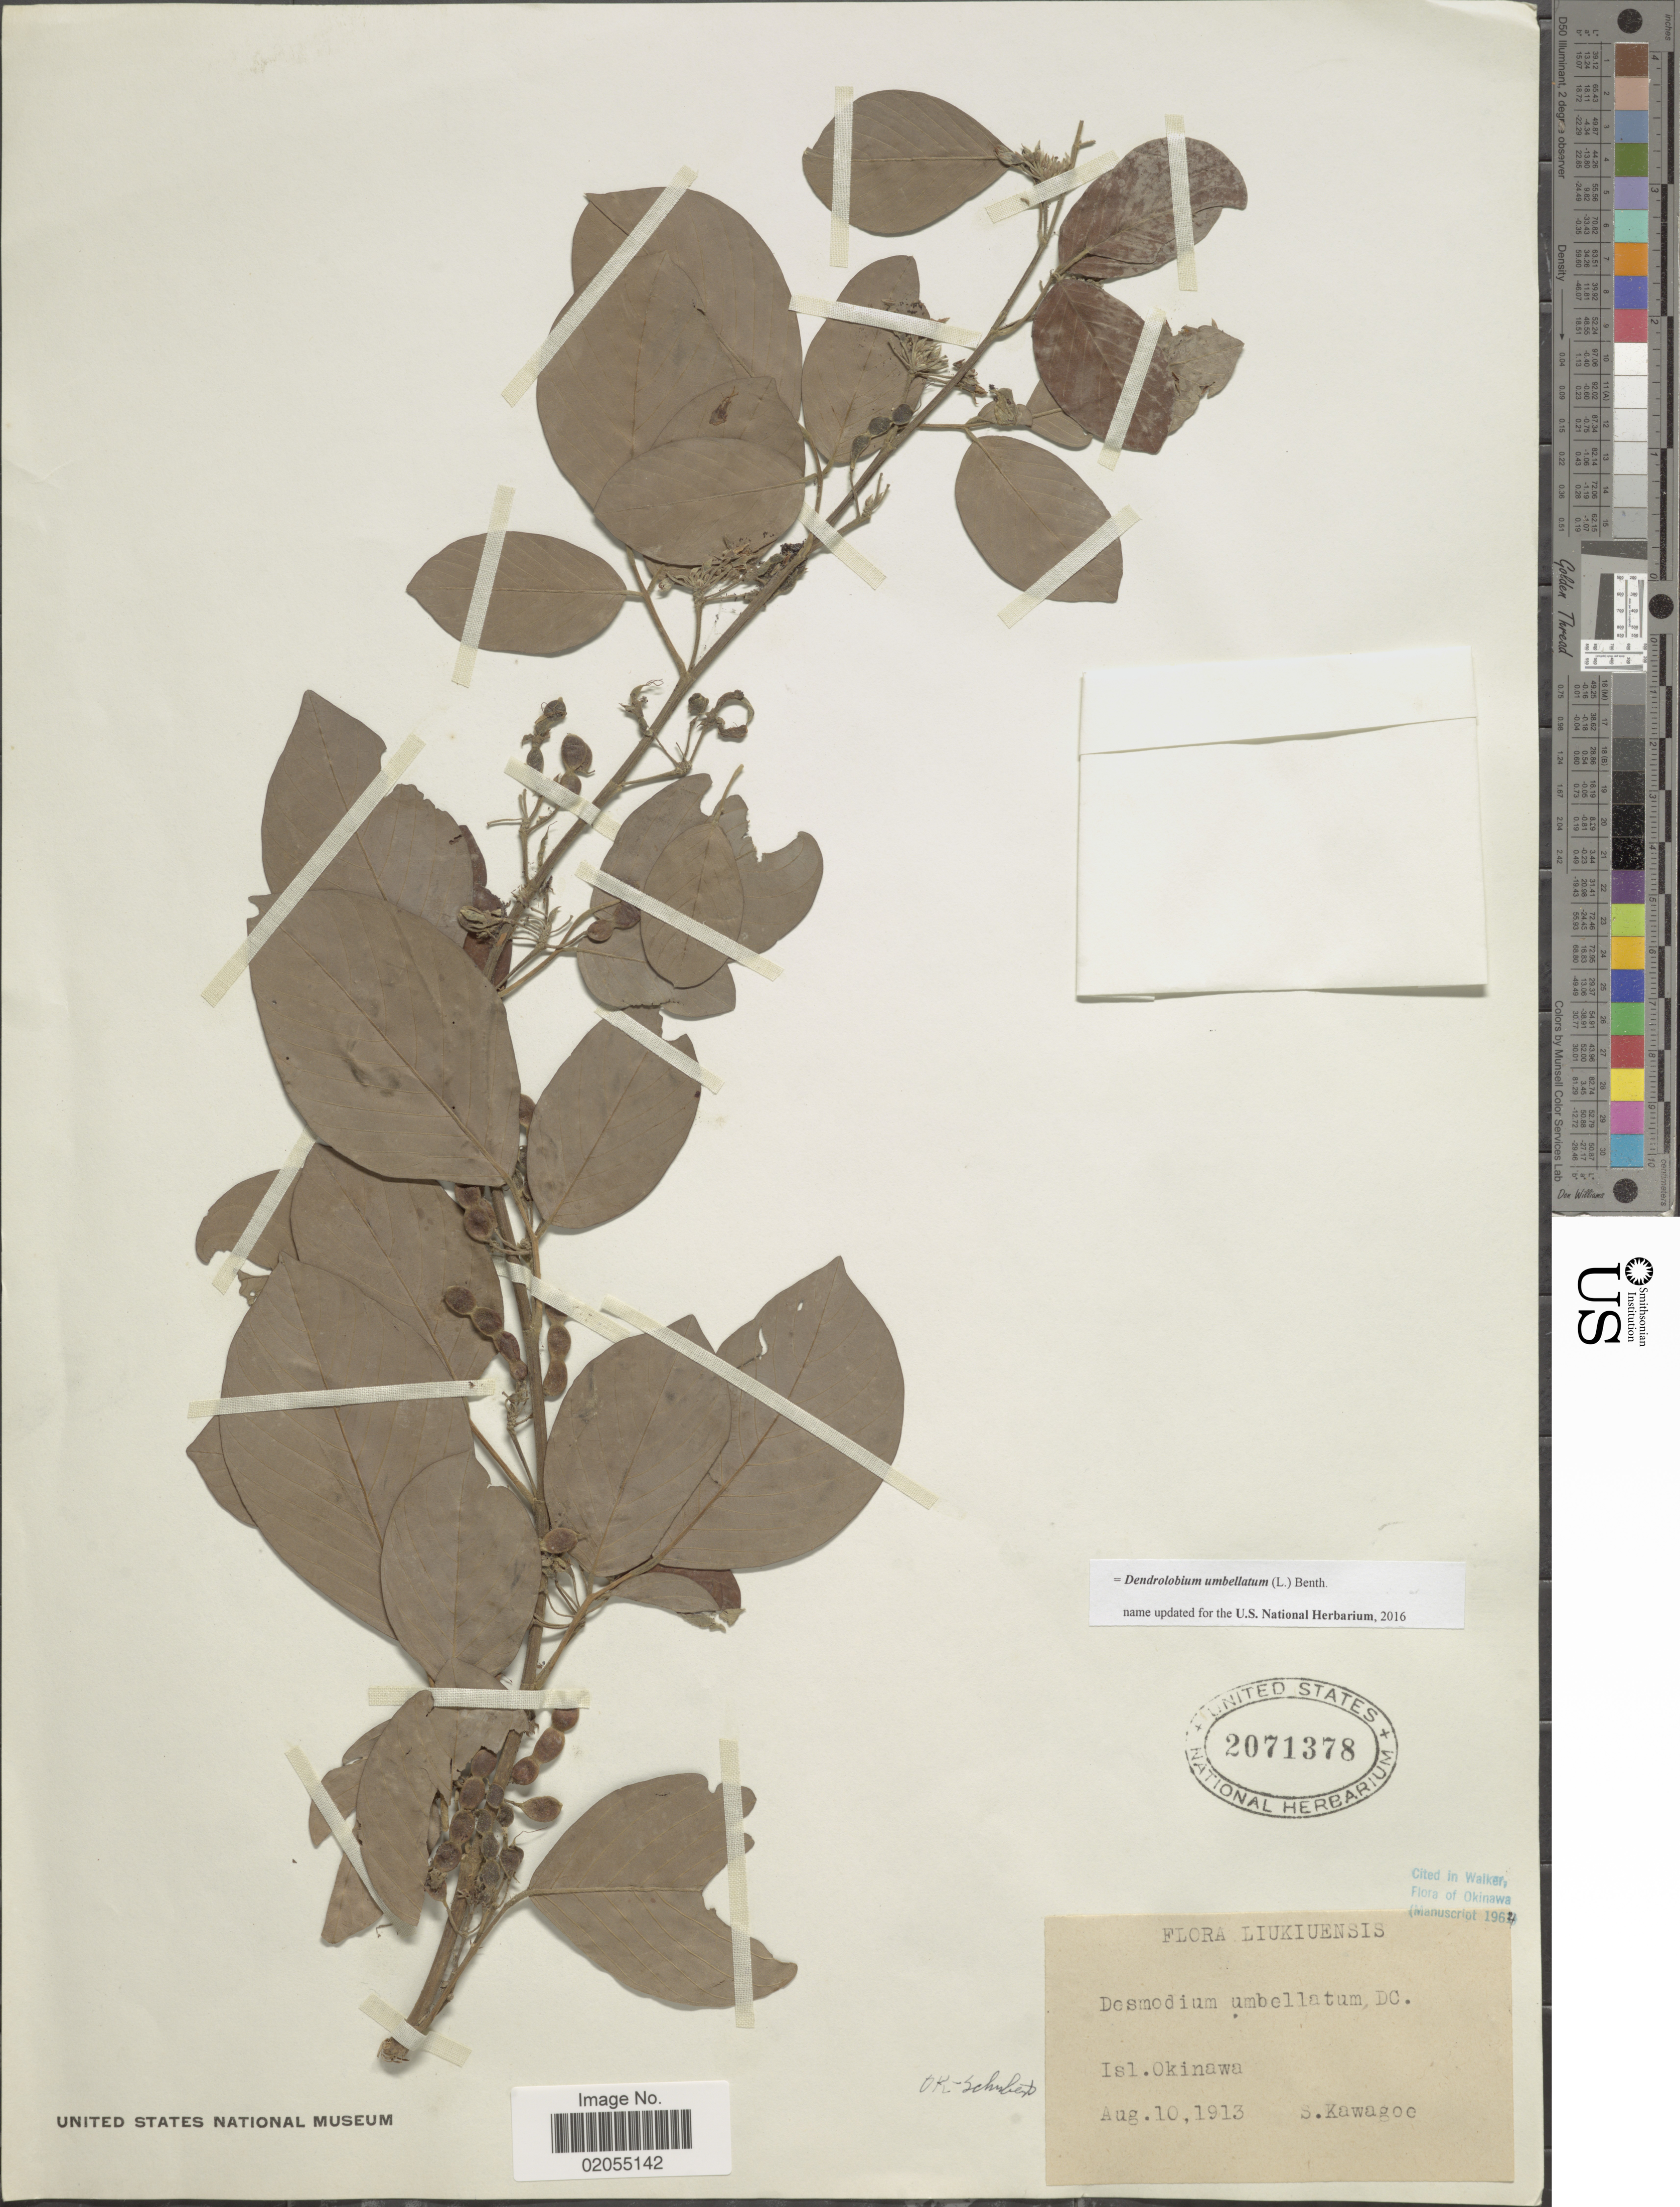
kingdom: Plantae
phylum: Tracheophyta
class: Magnoliopsida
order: Fabales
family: Fabaceae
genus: Dendrolobium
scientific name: Dendrolobium umbellatum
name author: (L.) Benth.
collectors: S. Kawagoe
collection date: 1913-08-10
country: Japan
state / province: Okinawa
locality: Liukiuensis. Isl. Okinawa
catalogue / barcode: US 2071378